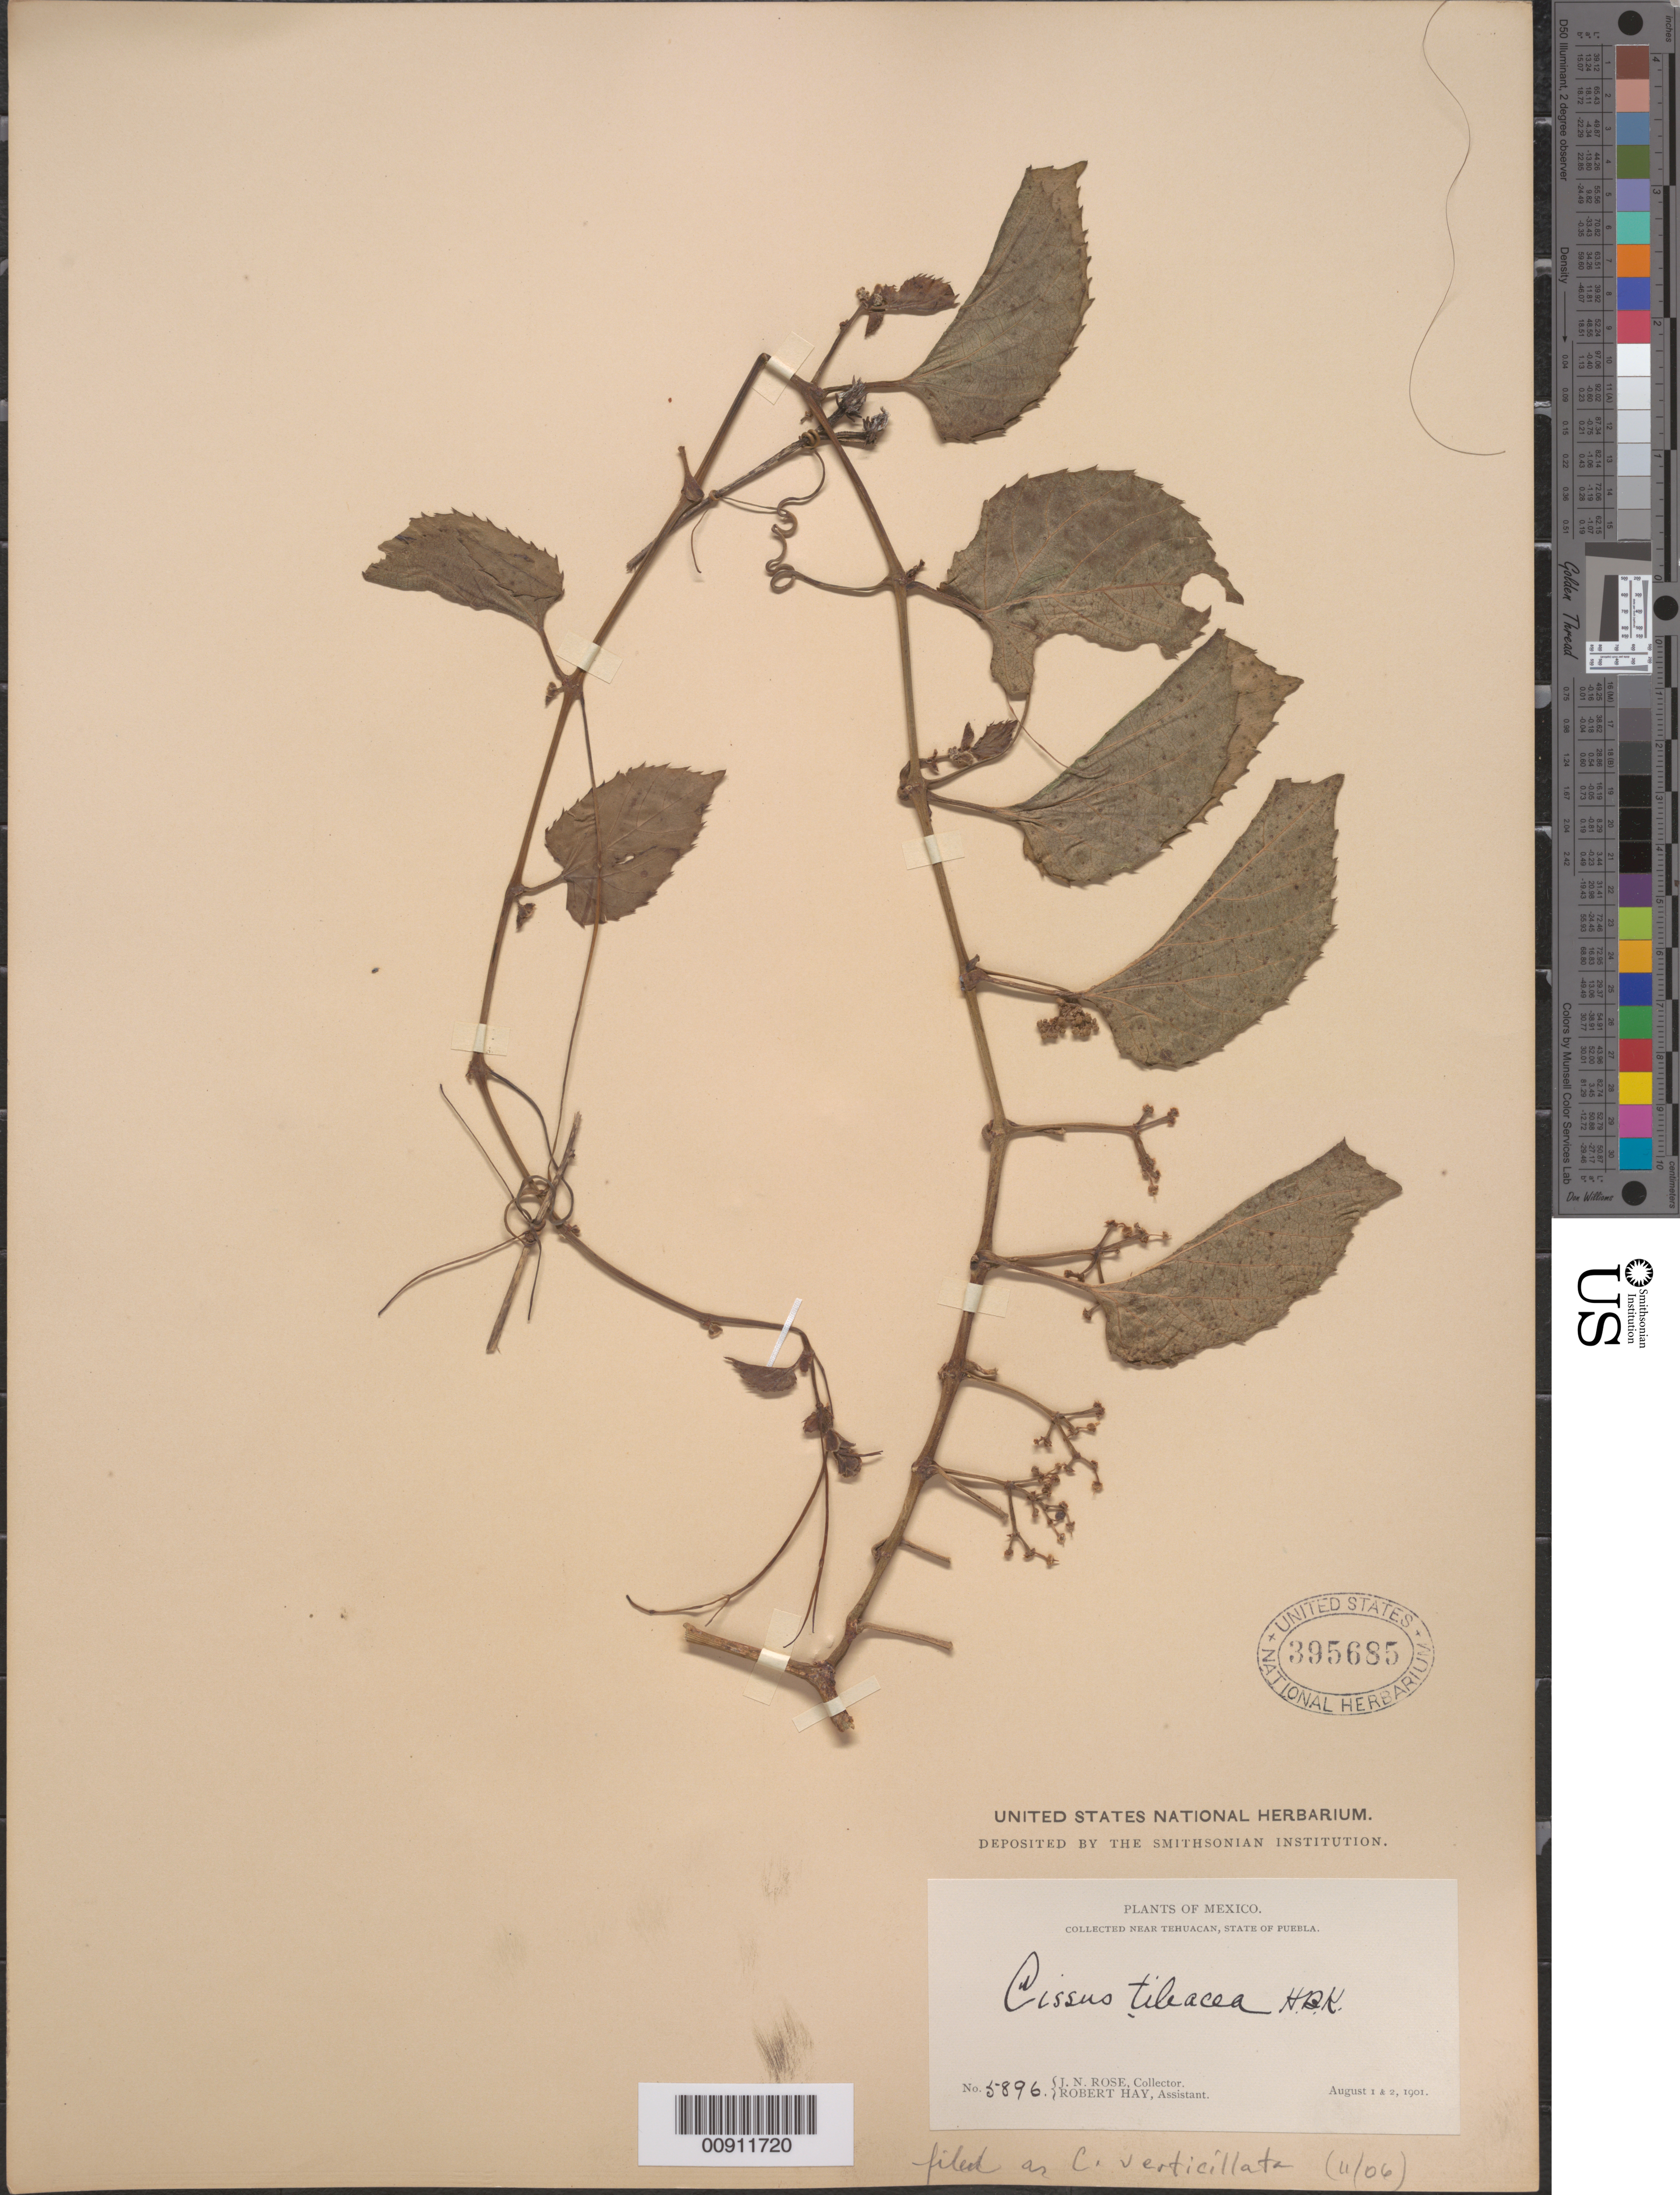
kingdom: Plantae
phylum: Tracheophyta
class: Magnoliopsida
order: Vitales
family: Vitaceae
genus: Cissus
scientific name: Cissus verticillata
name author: (L.) Nicolson & C.E. Jarvis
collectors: J. N. Rose & R. Hay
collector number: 5896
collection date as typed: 01 Aug 1901 to 02 Aug 1901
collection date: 1901-08-01/1901-08-02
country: Mexico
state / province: Puebla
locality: Near Tehuacán, State of Puebla.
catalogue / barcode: US 395685